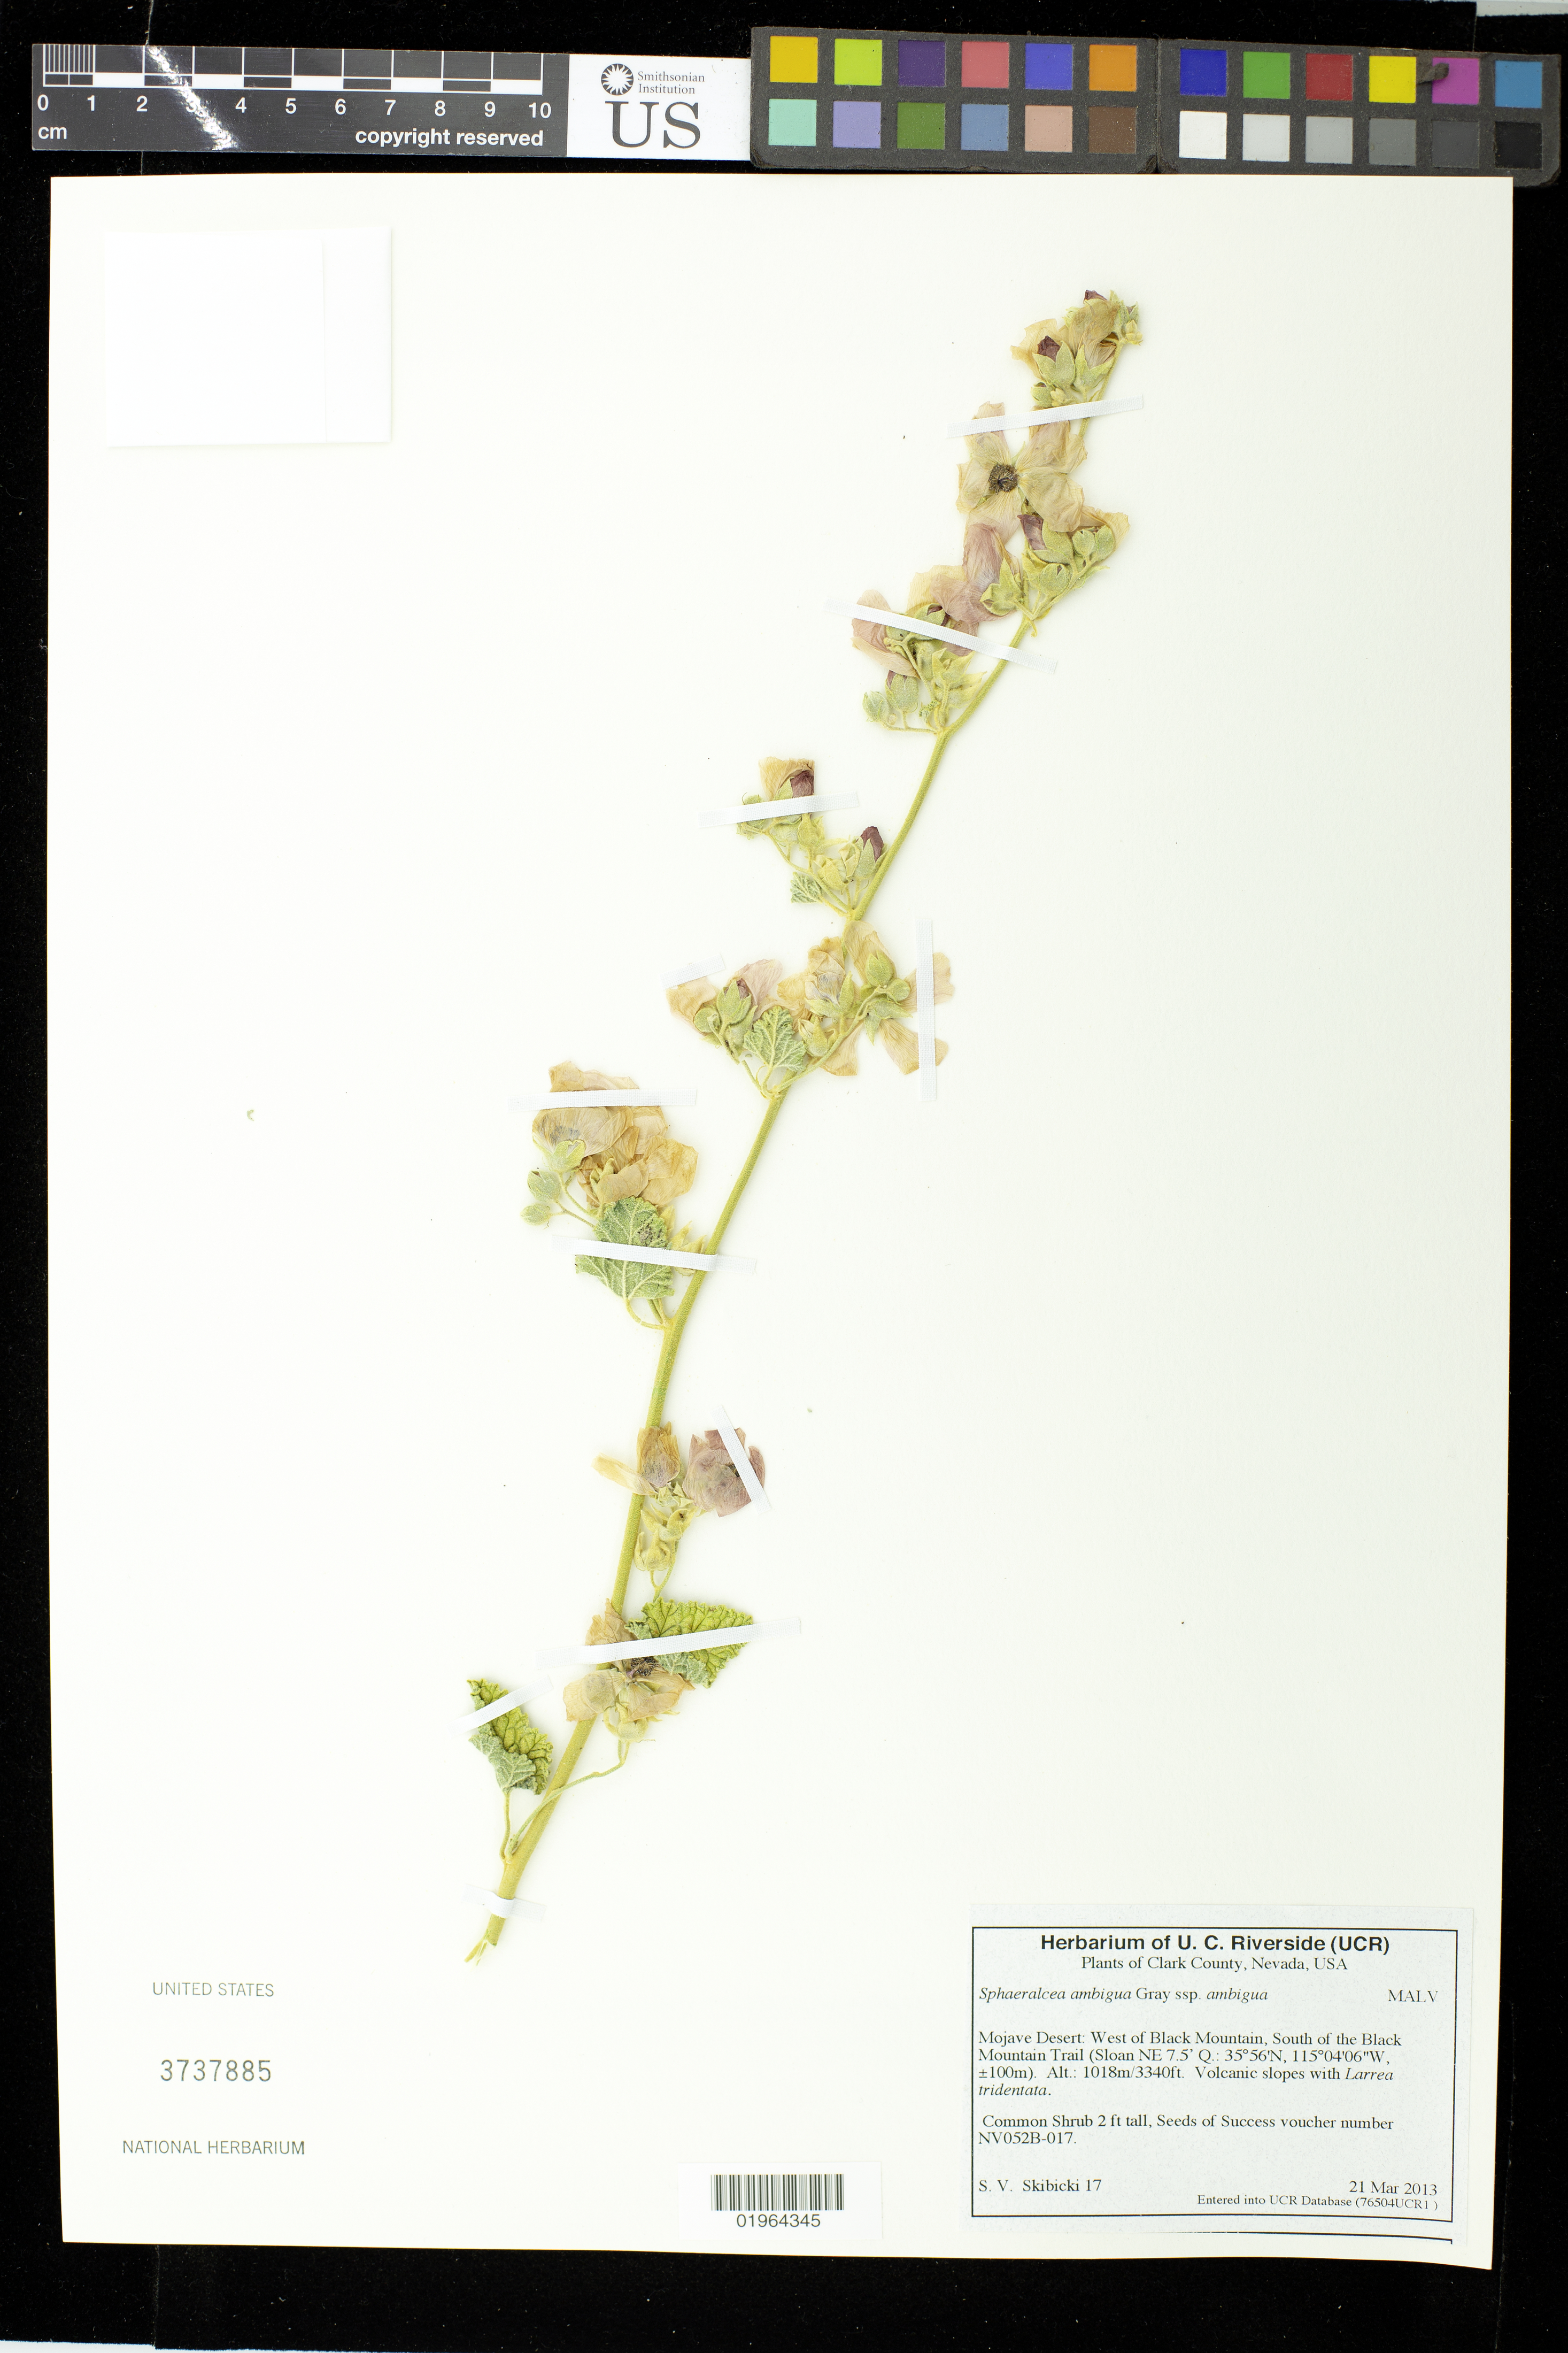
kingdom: Plantae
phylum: Tracheophyta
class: Magnoliopsida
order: Malvales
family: Malvaceae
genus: Sphaeralcea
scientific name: Sphaeralcea ambigua subsp. ambigua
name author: A. Gray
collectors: S. Skibicki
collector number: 17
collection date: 2013-03-21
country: United States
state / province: Nevada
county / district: Clark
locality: Mojave Desert, West of Black Mountain, South of the Black Mountain Trail (Sloan)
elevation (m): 1018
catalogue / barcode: US 3737885